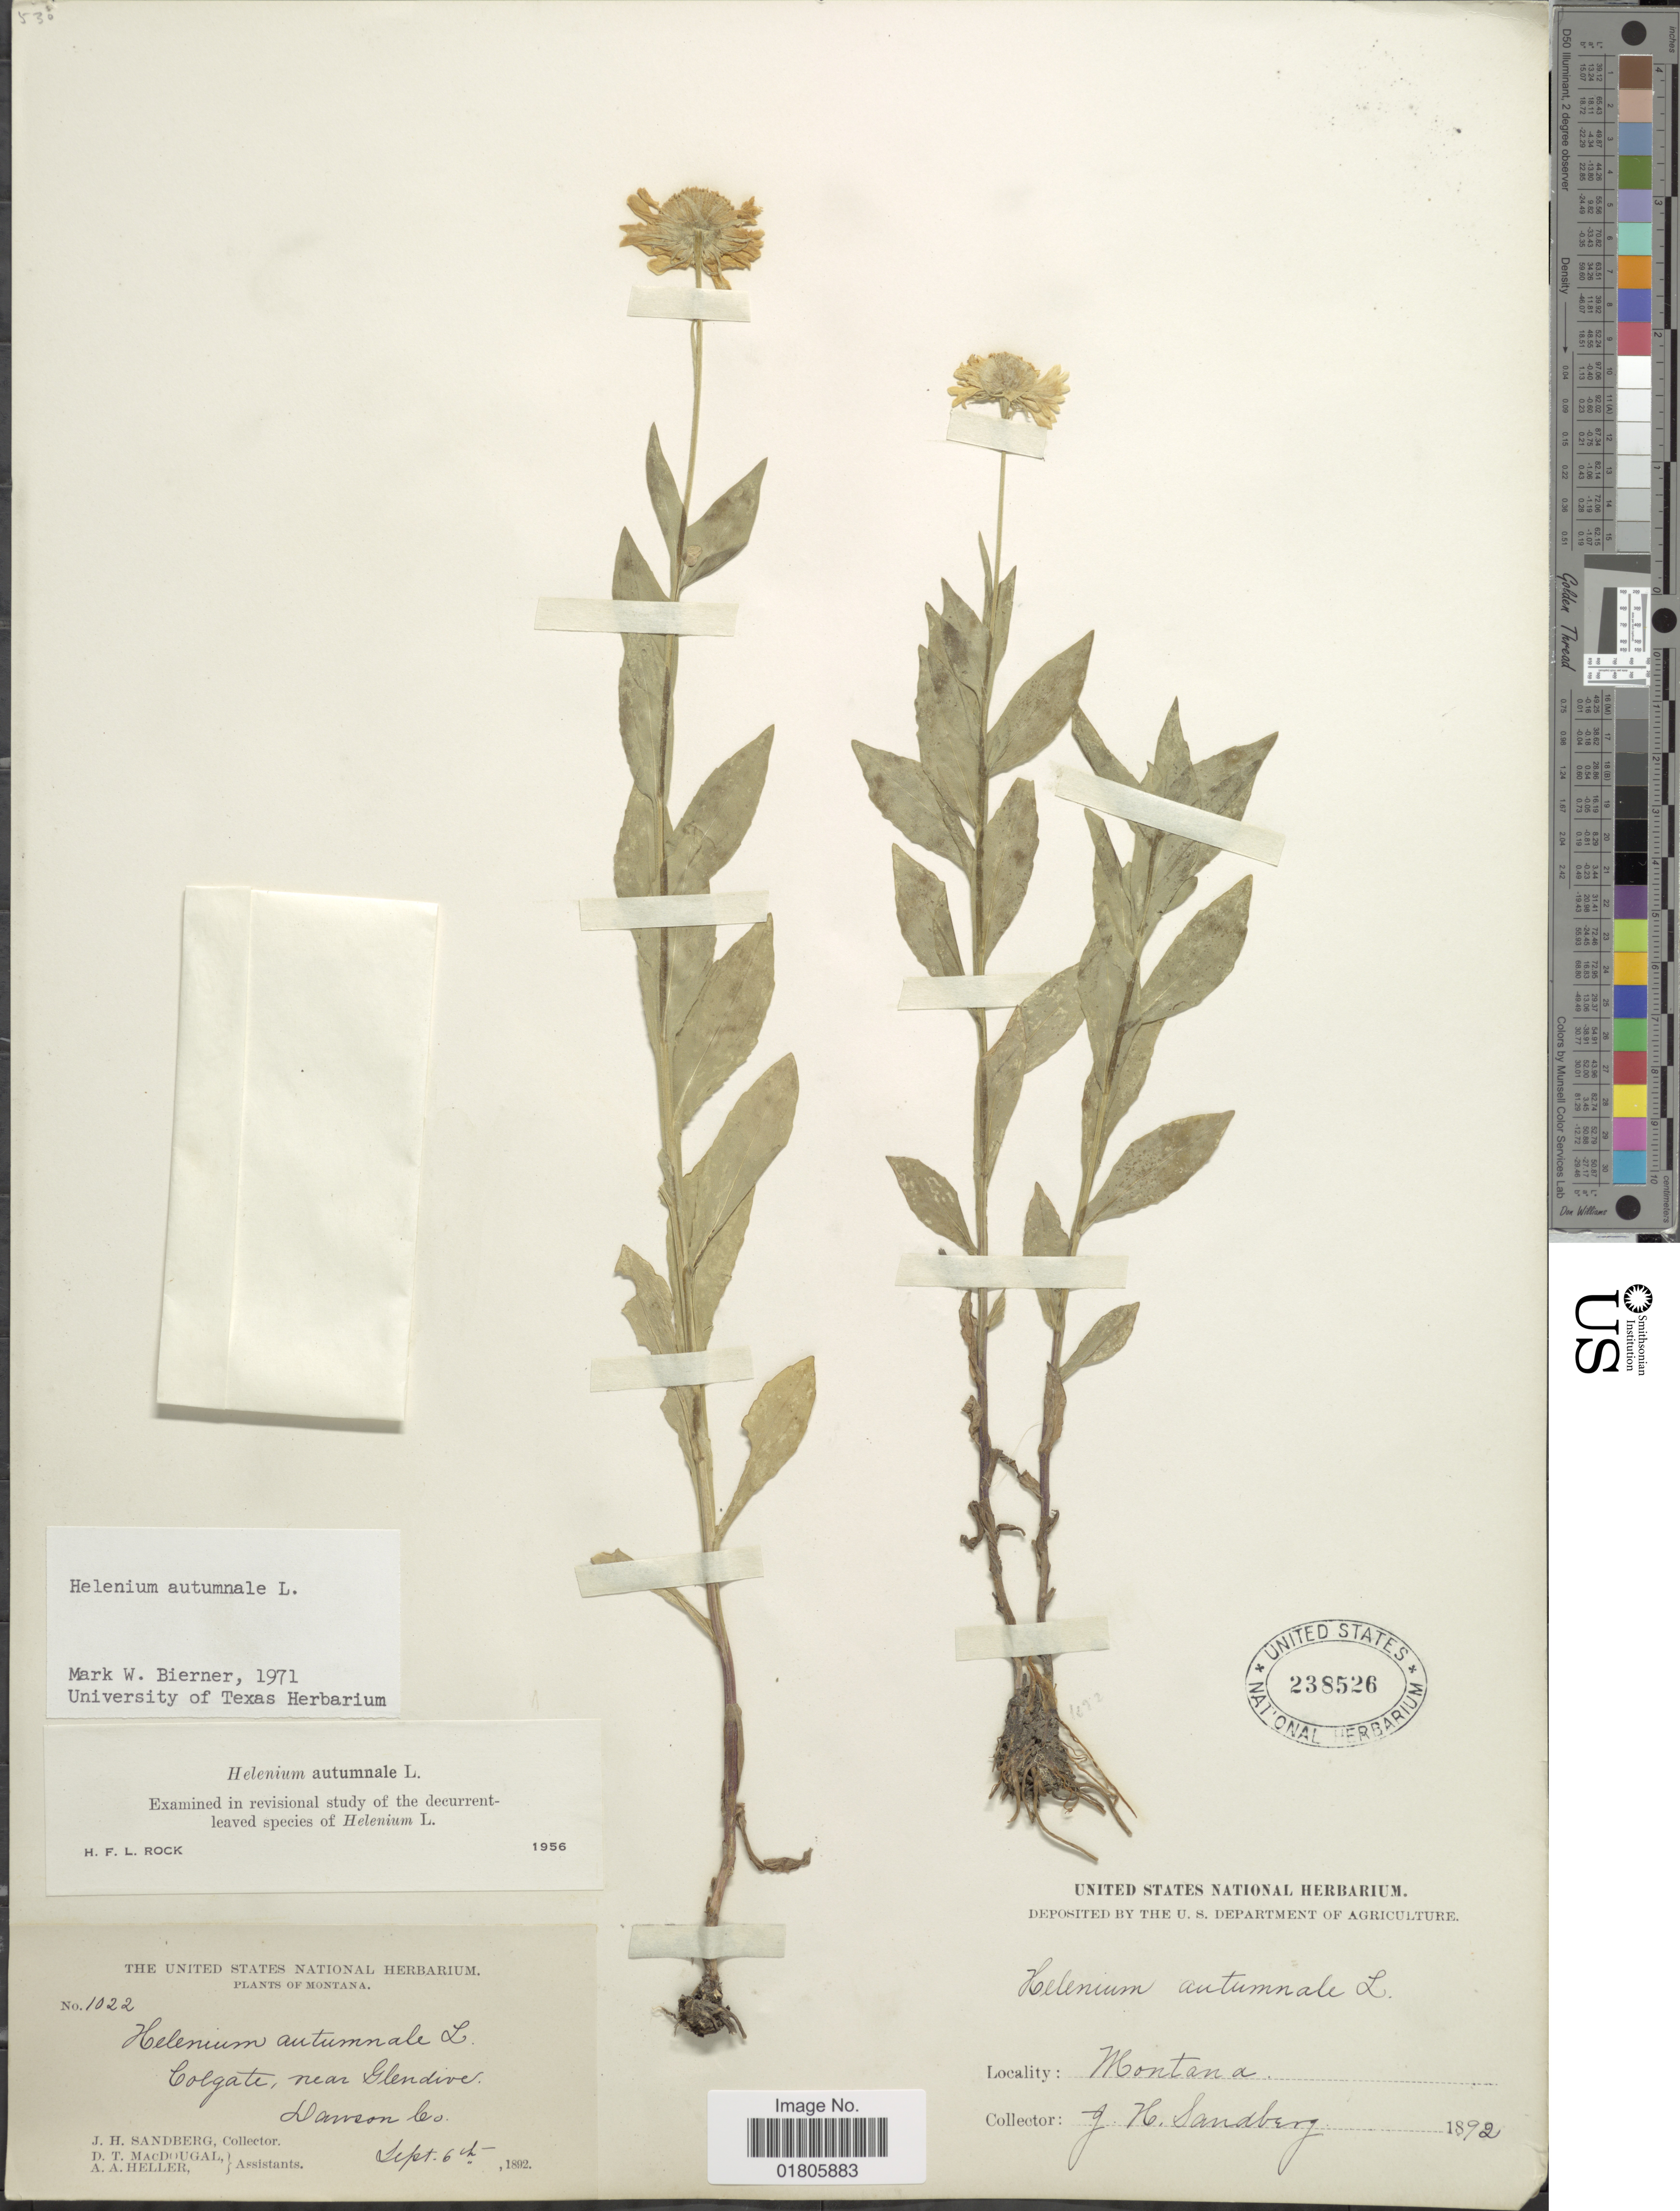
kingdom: Plantae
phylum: Tracheophyta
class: Magnoliopsida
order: Asterales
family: Asteraceae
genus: Helenium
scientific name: Helenium autumnale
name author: L.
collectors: J. H. Sandberg, D. T. MacDougal & A. A. Heller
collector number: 1022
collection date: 1892-09-06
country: United States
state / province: Montana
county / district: Dawson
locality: Colgate near Glendive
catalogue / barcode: US 238526